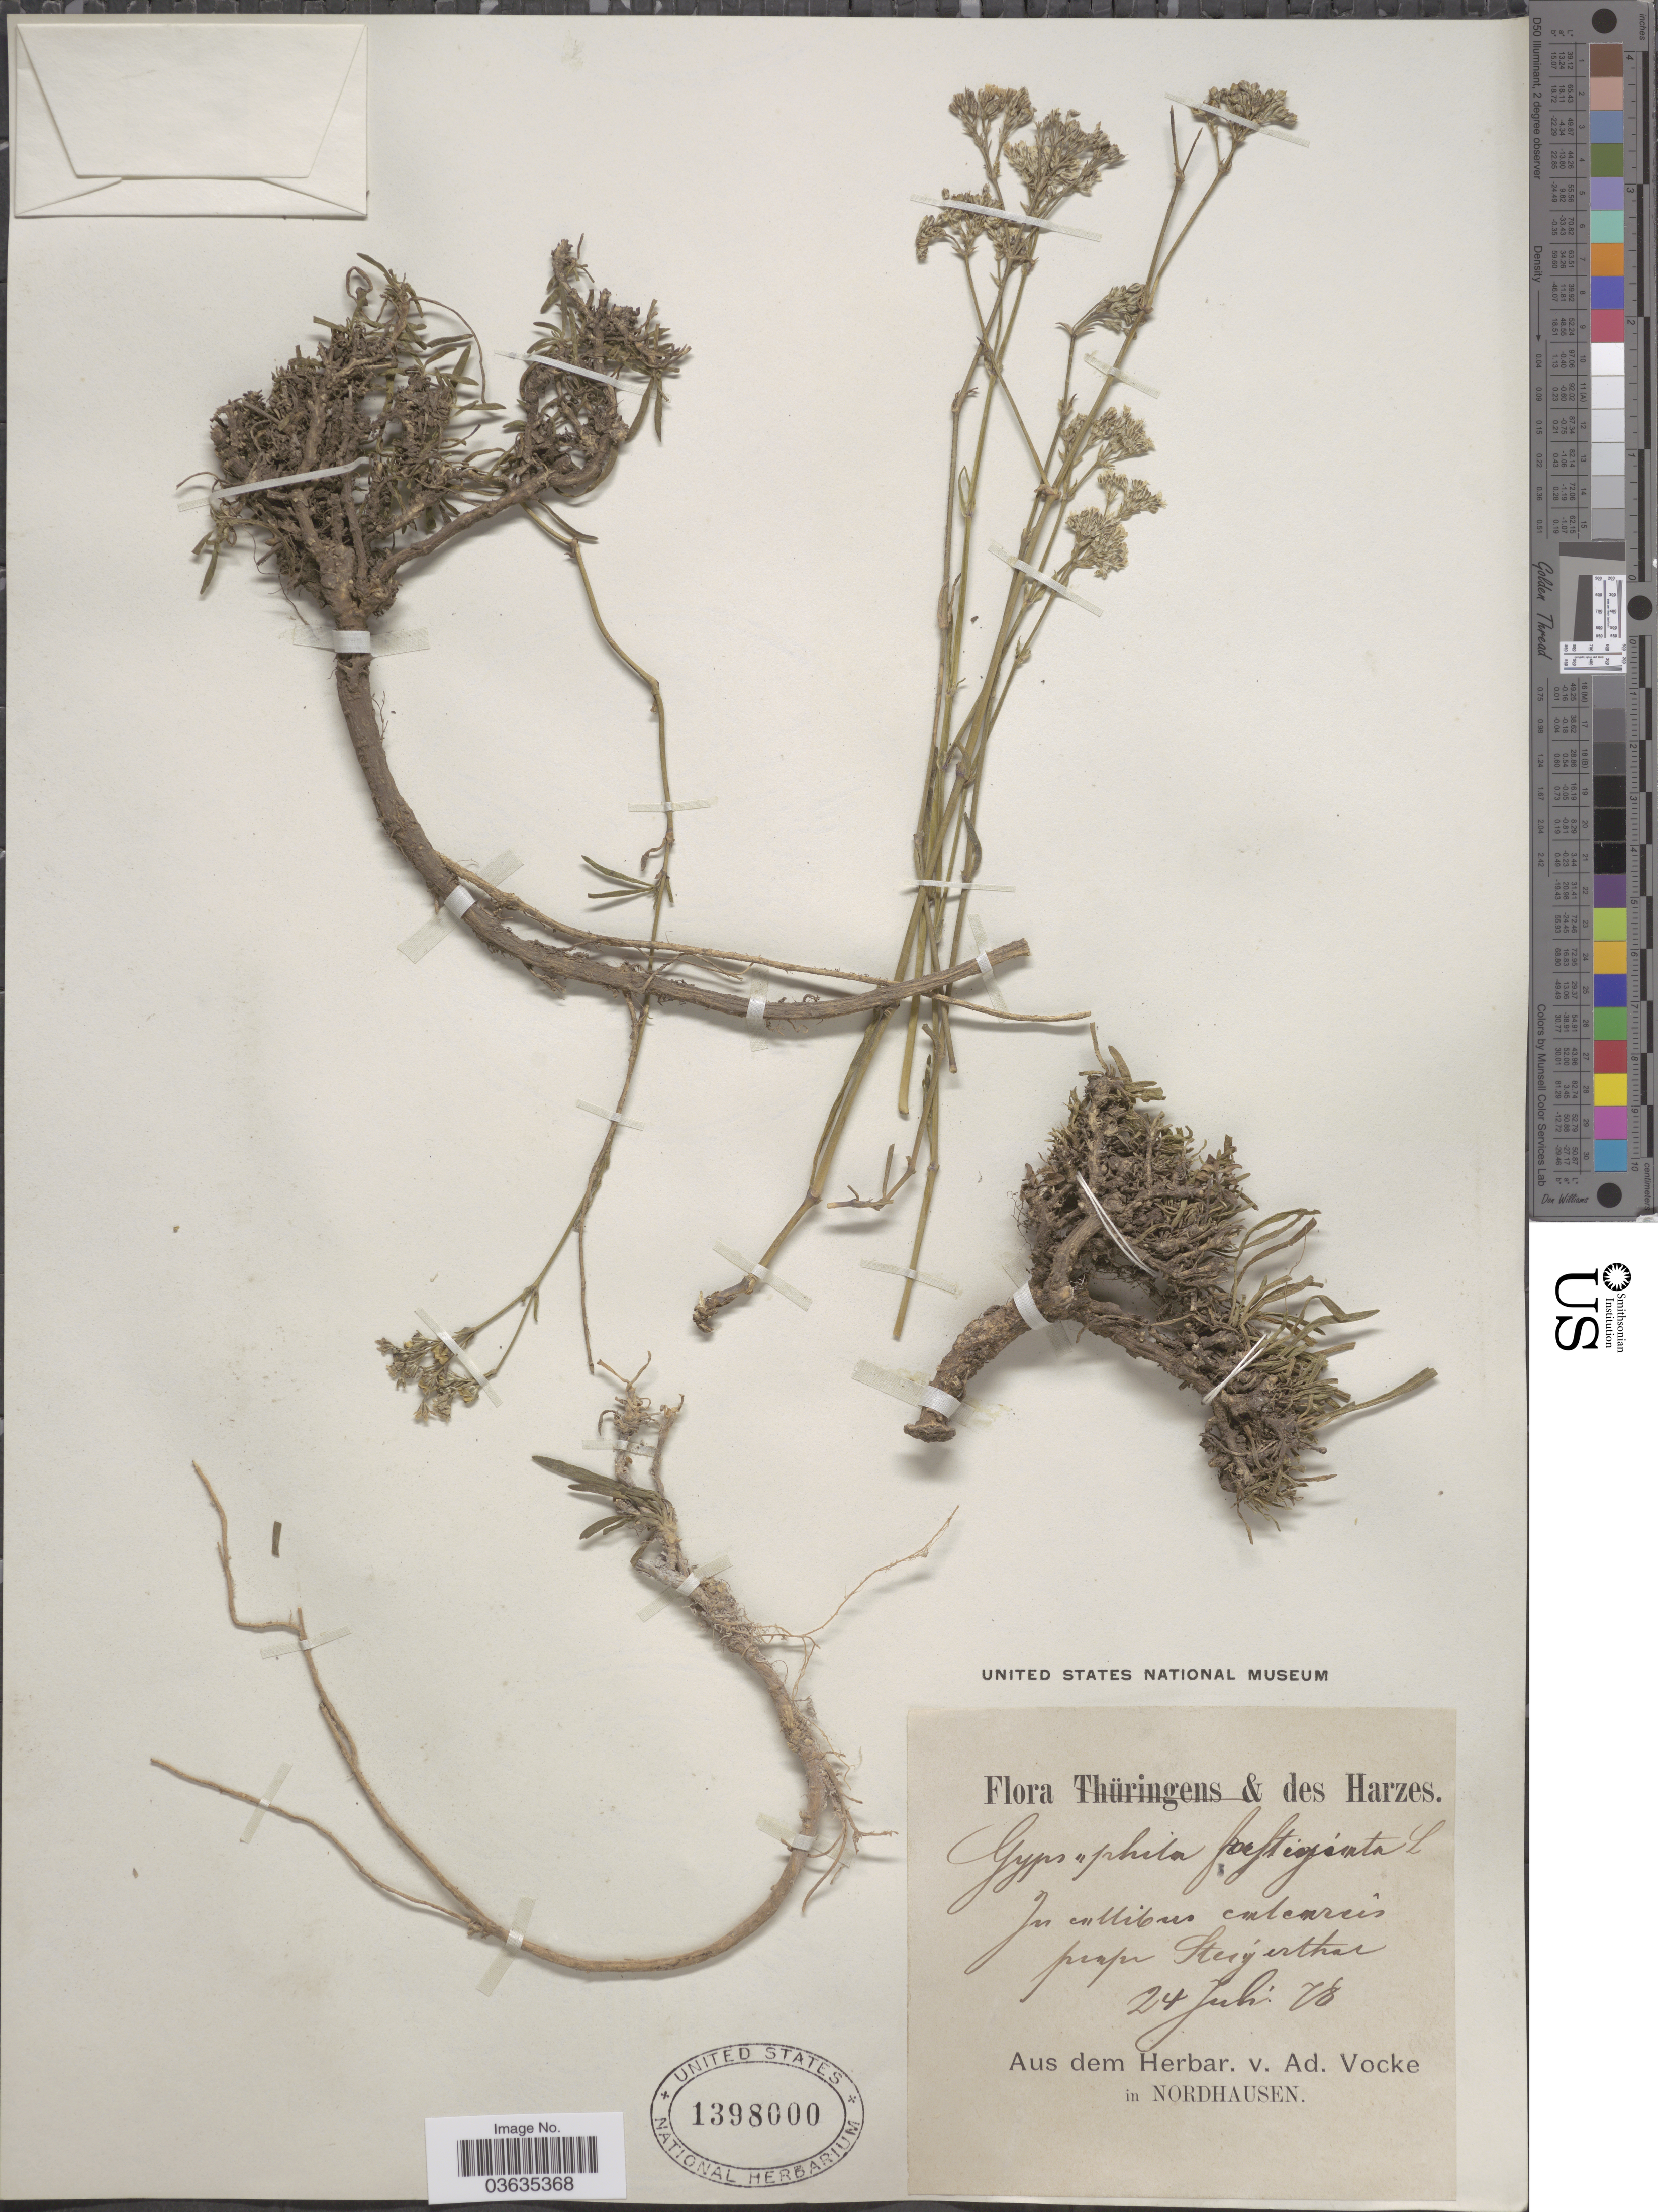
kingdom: Plantae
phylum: Tracheophyta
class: Magnoliopsida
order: Caryophyllales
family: Caryophyllaceae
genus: Gypsophila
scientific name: Gypsophila fastigiata var. fastigiata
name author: L.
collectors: ex herb. Ad. Vocke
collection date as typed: Transcribed d/m/y: 24/7/78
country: Germany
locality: Harzes. Prope Steigerthal.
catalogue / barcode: US 1398000